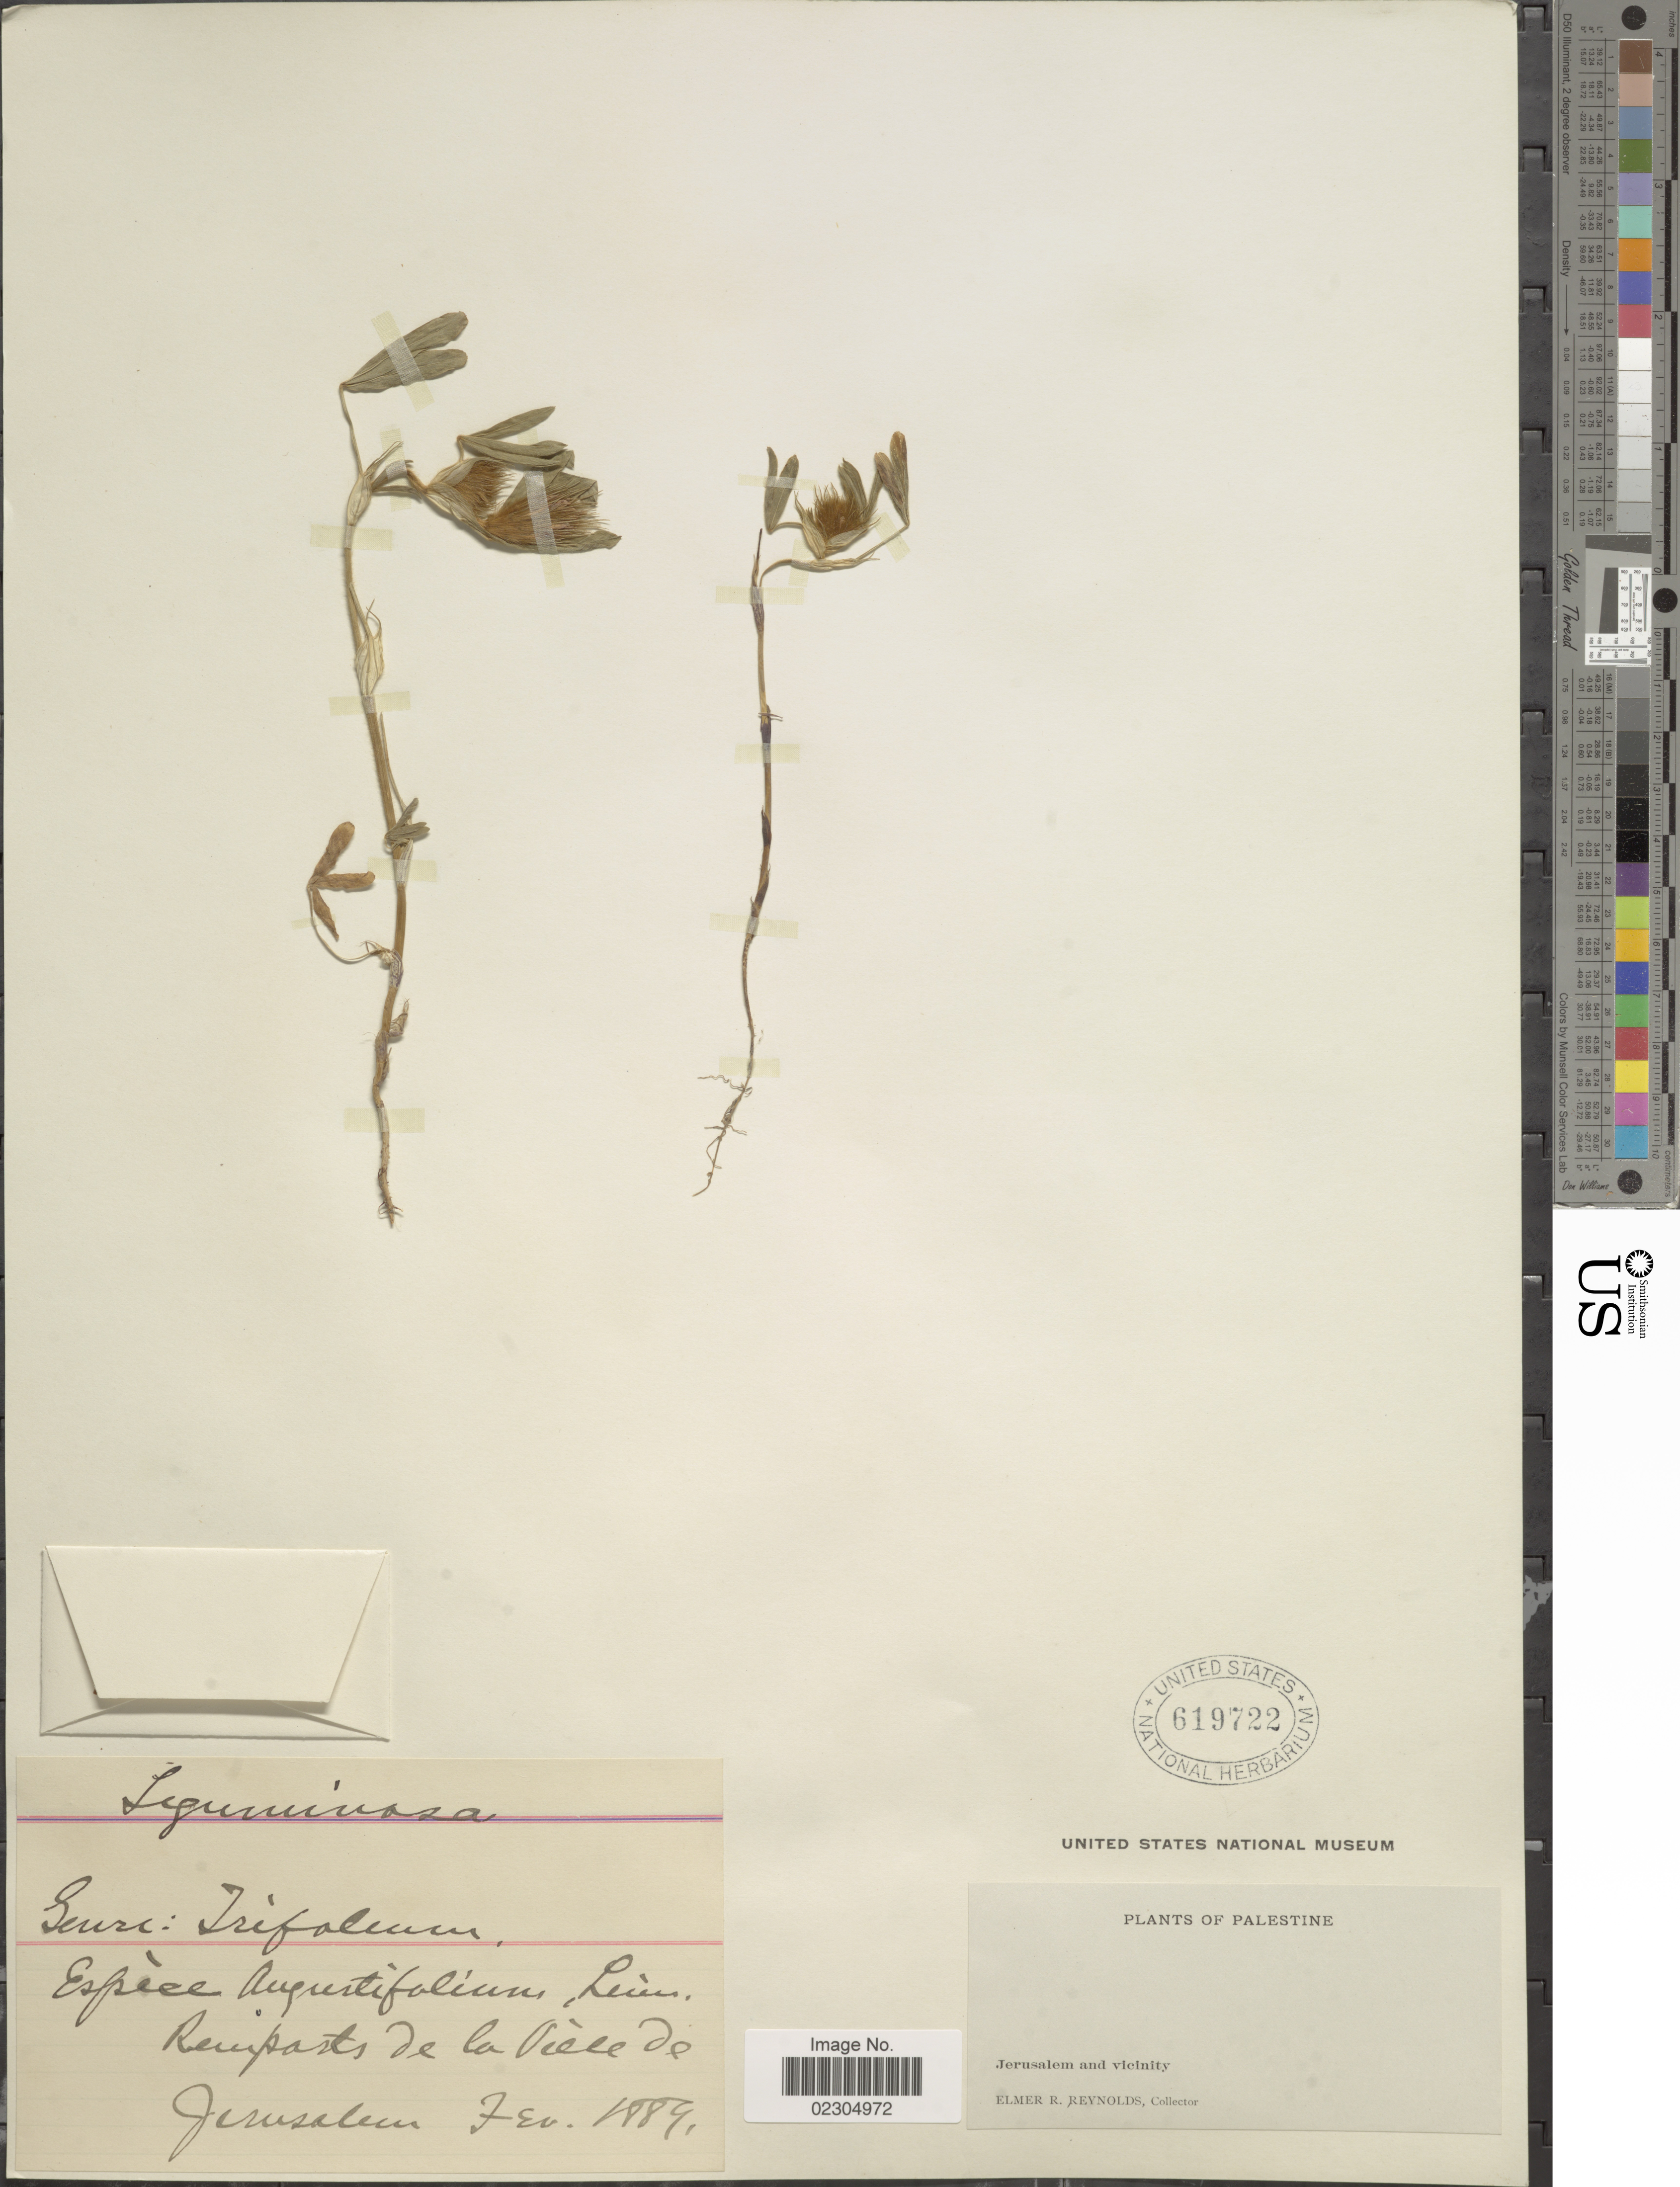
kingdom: Plantae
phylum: Tracheophyta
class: Magnoliopsida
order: Fabales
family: Fabaceae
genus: Trifolium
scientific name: Trifolium angustifolium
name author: L.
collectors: E. Reynolds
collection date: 1889-02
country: Israel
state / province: Jerusalem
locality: Palestine. Jerusalem and vicinity. Espice augisti foliuni Leuin. Reupasts de la Vierre de Jerusalem. [interpreted]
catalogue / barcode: US 619722